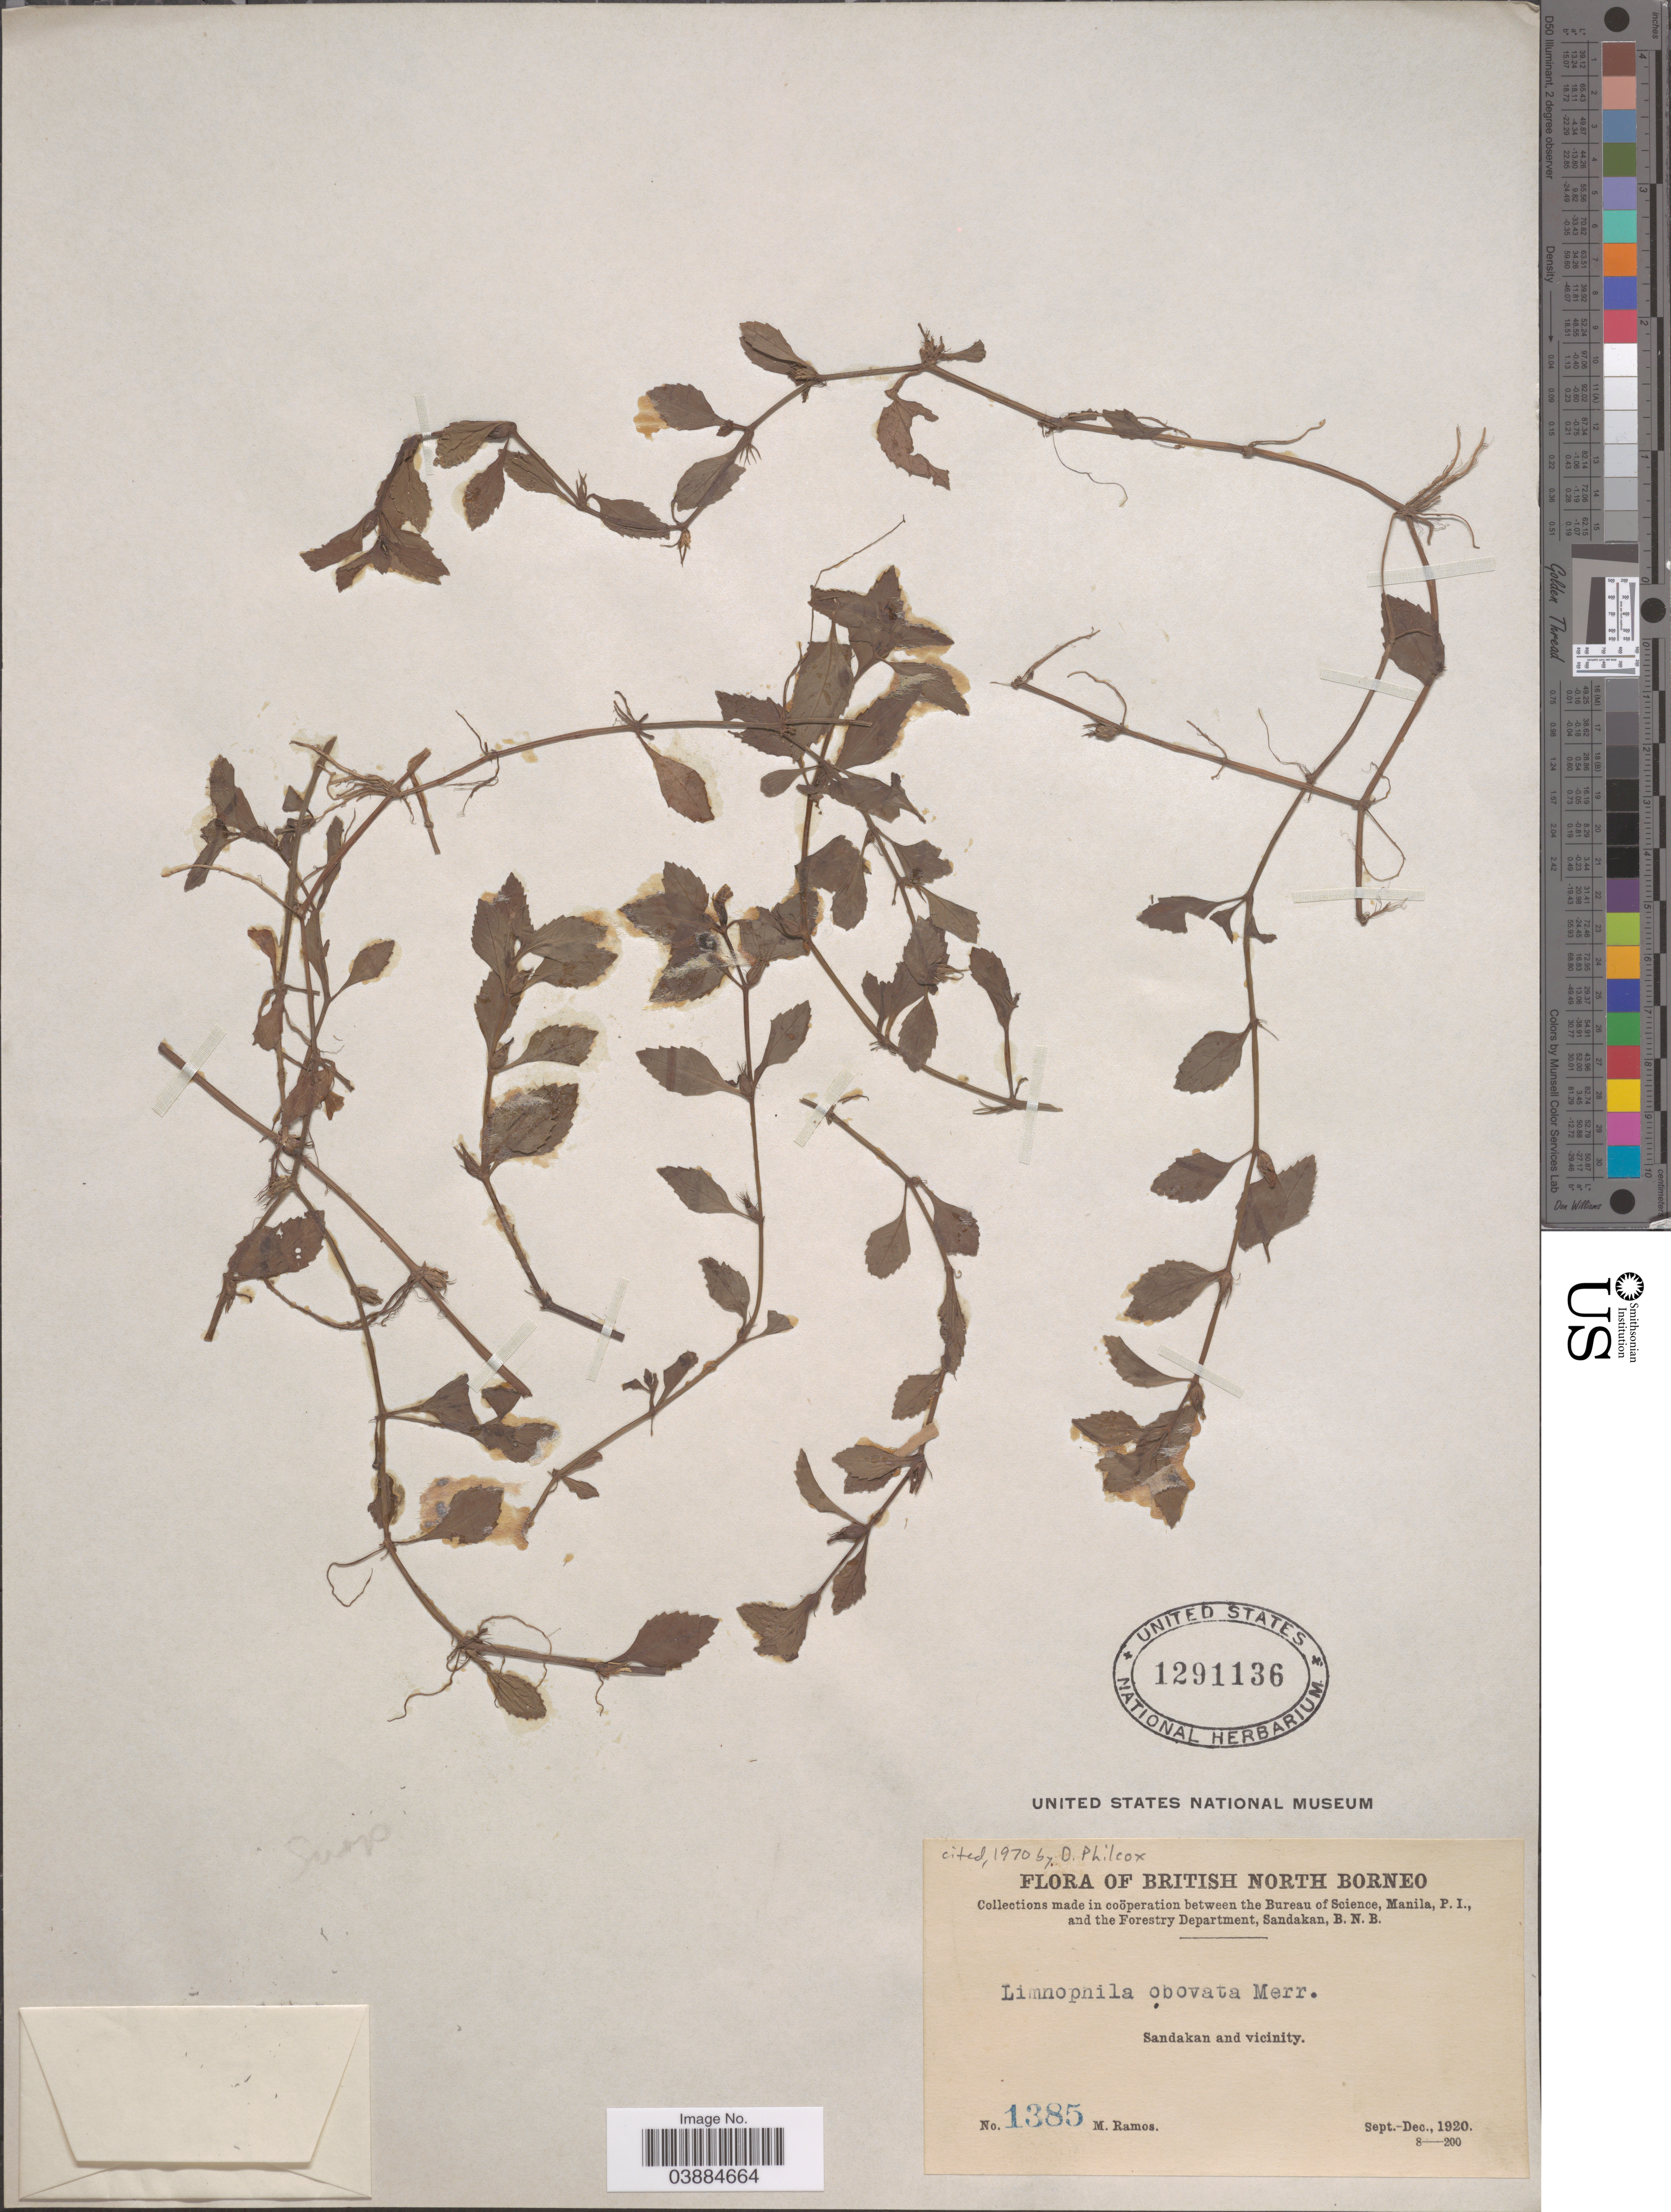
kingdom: Plantae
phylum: Tracheophyta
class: Magnoliopsida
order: Lamiales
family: Plantaginaceae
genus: Limnophila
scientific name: Limnophila obovata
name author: Merr.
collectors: M. Ramos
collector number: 1385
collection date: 1920-09/1920-12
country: Malaysia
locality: British North Borneo. Sandakan and vicinity.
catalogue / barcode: US 1291136